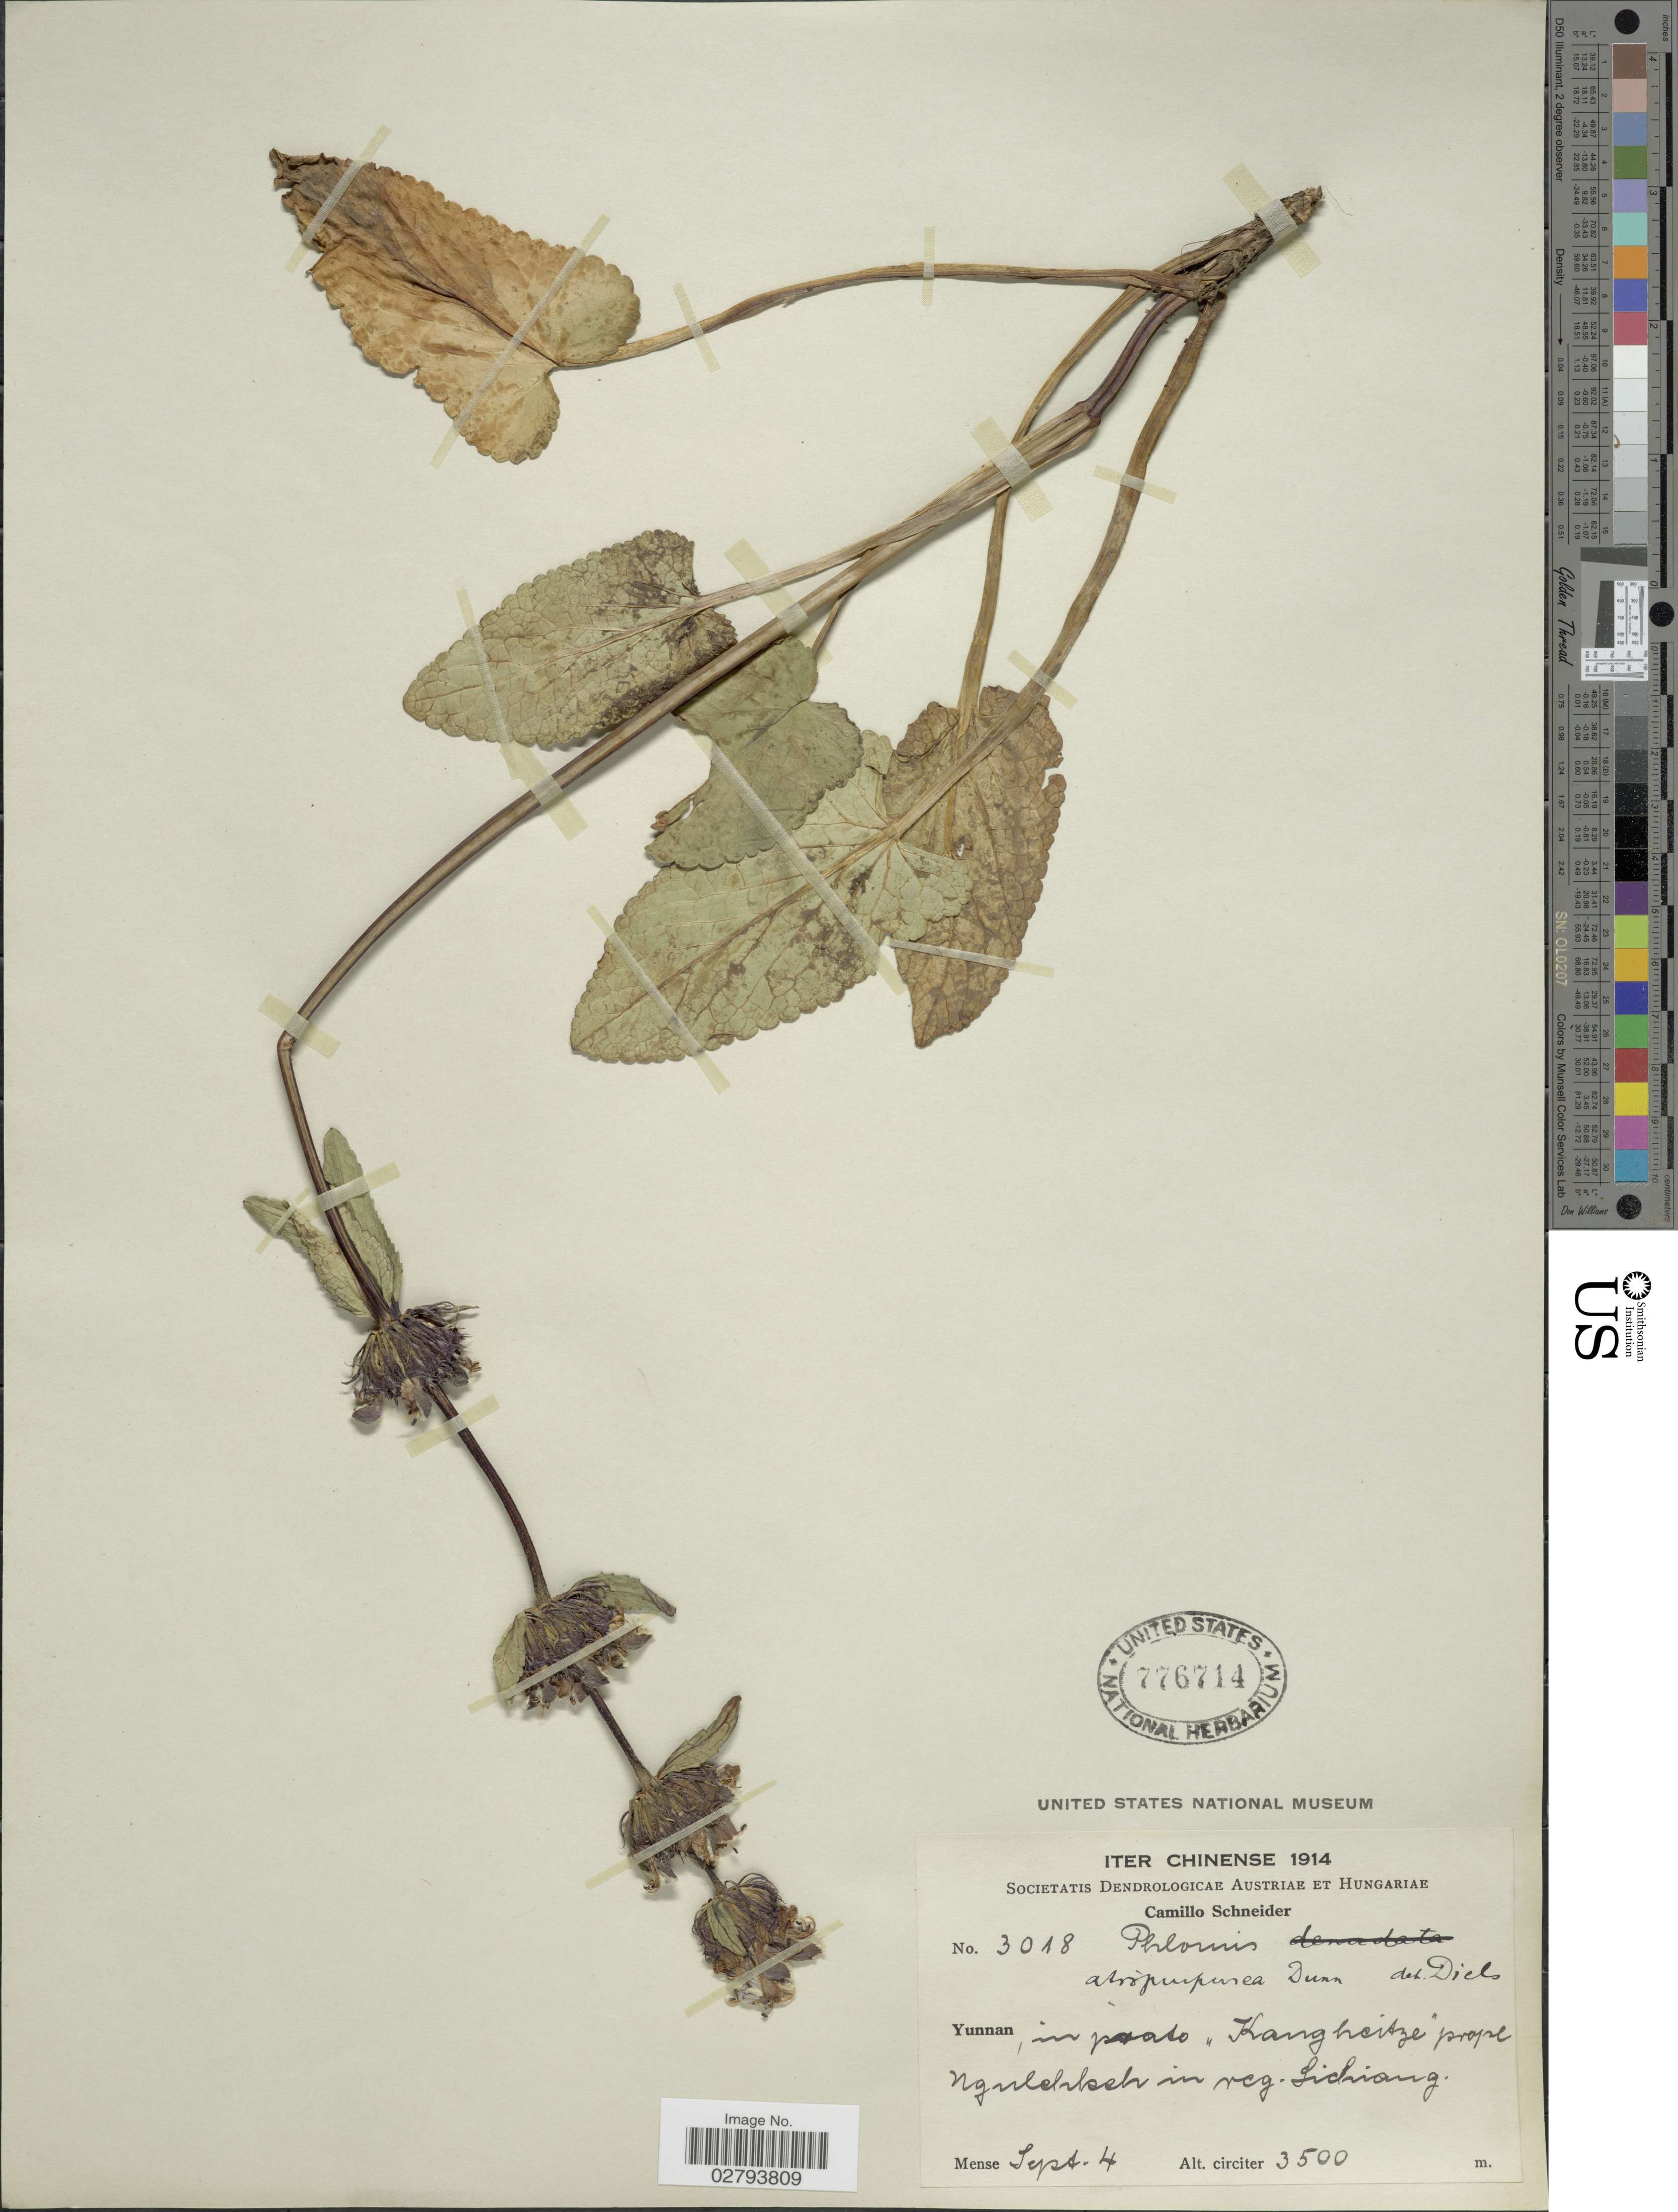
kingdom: Plantae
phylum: Tracheophyta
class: Magnoliopsida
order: Lamiales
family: Lamiaceae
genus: Phlomoides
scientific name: Phlomoides atropurpurea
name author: (Dunn) Kamelin & Makhm.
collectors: C. K. Schneider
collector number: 3018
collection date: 1914-09-04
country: China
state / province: Yunnan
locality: In prato "Kangheitze" prope Ngulehkeh [interpreted] in reg. Lichiang.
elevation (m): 3500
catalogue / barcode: US 776714